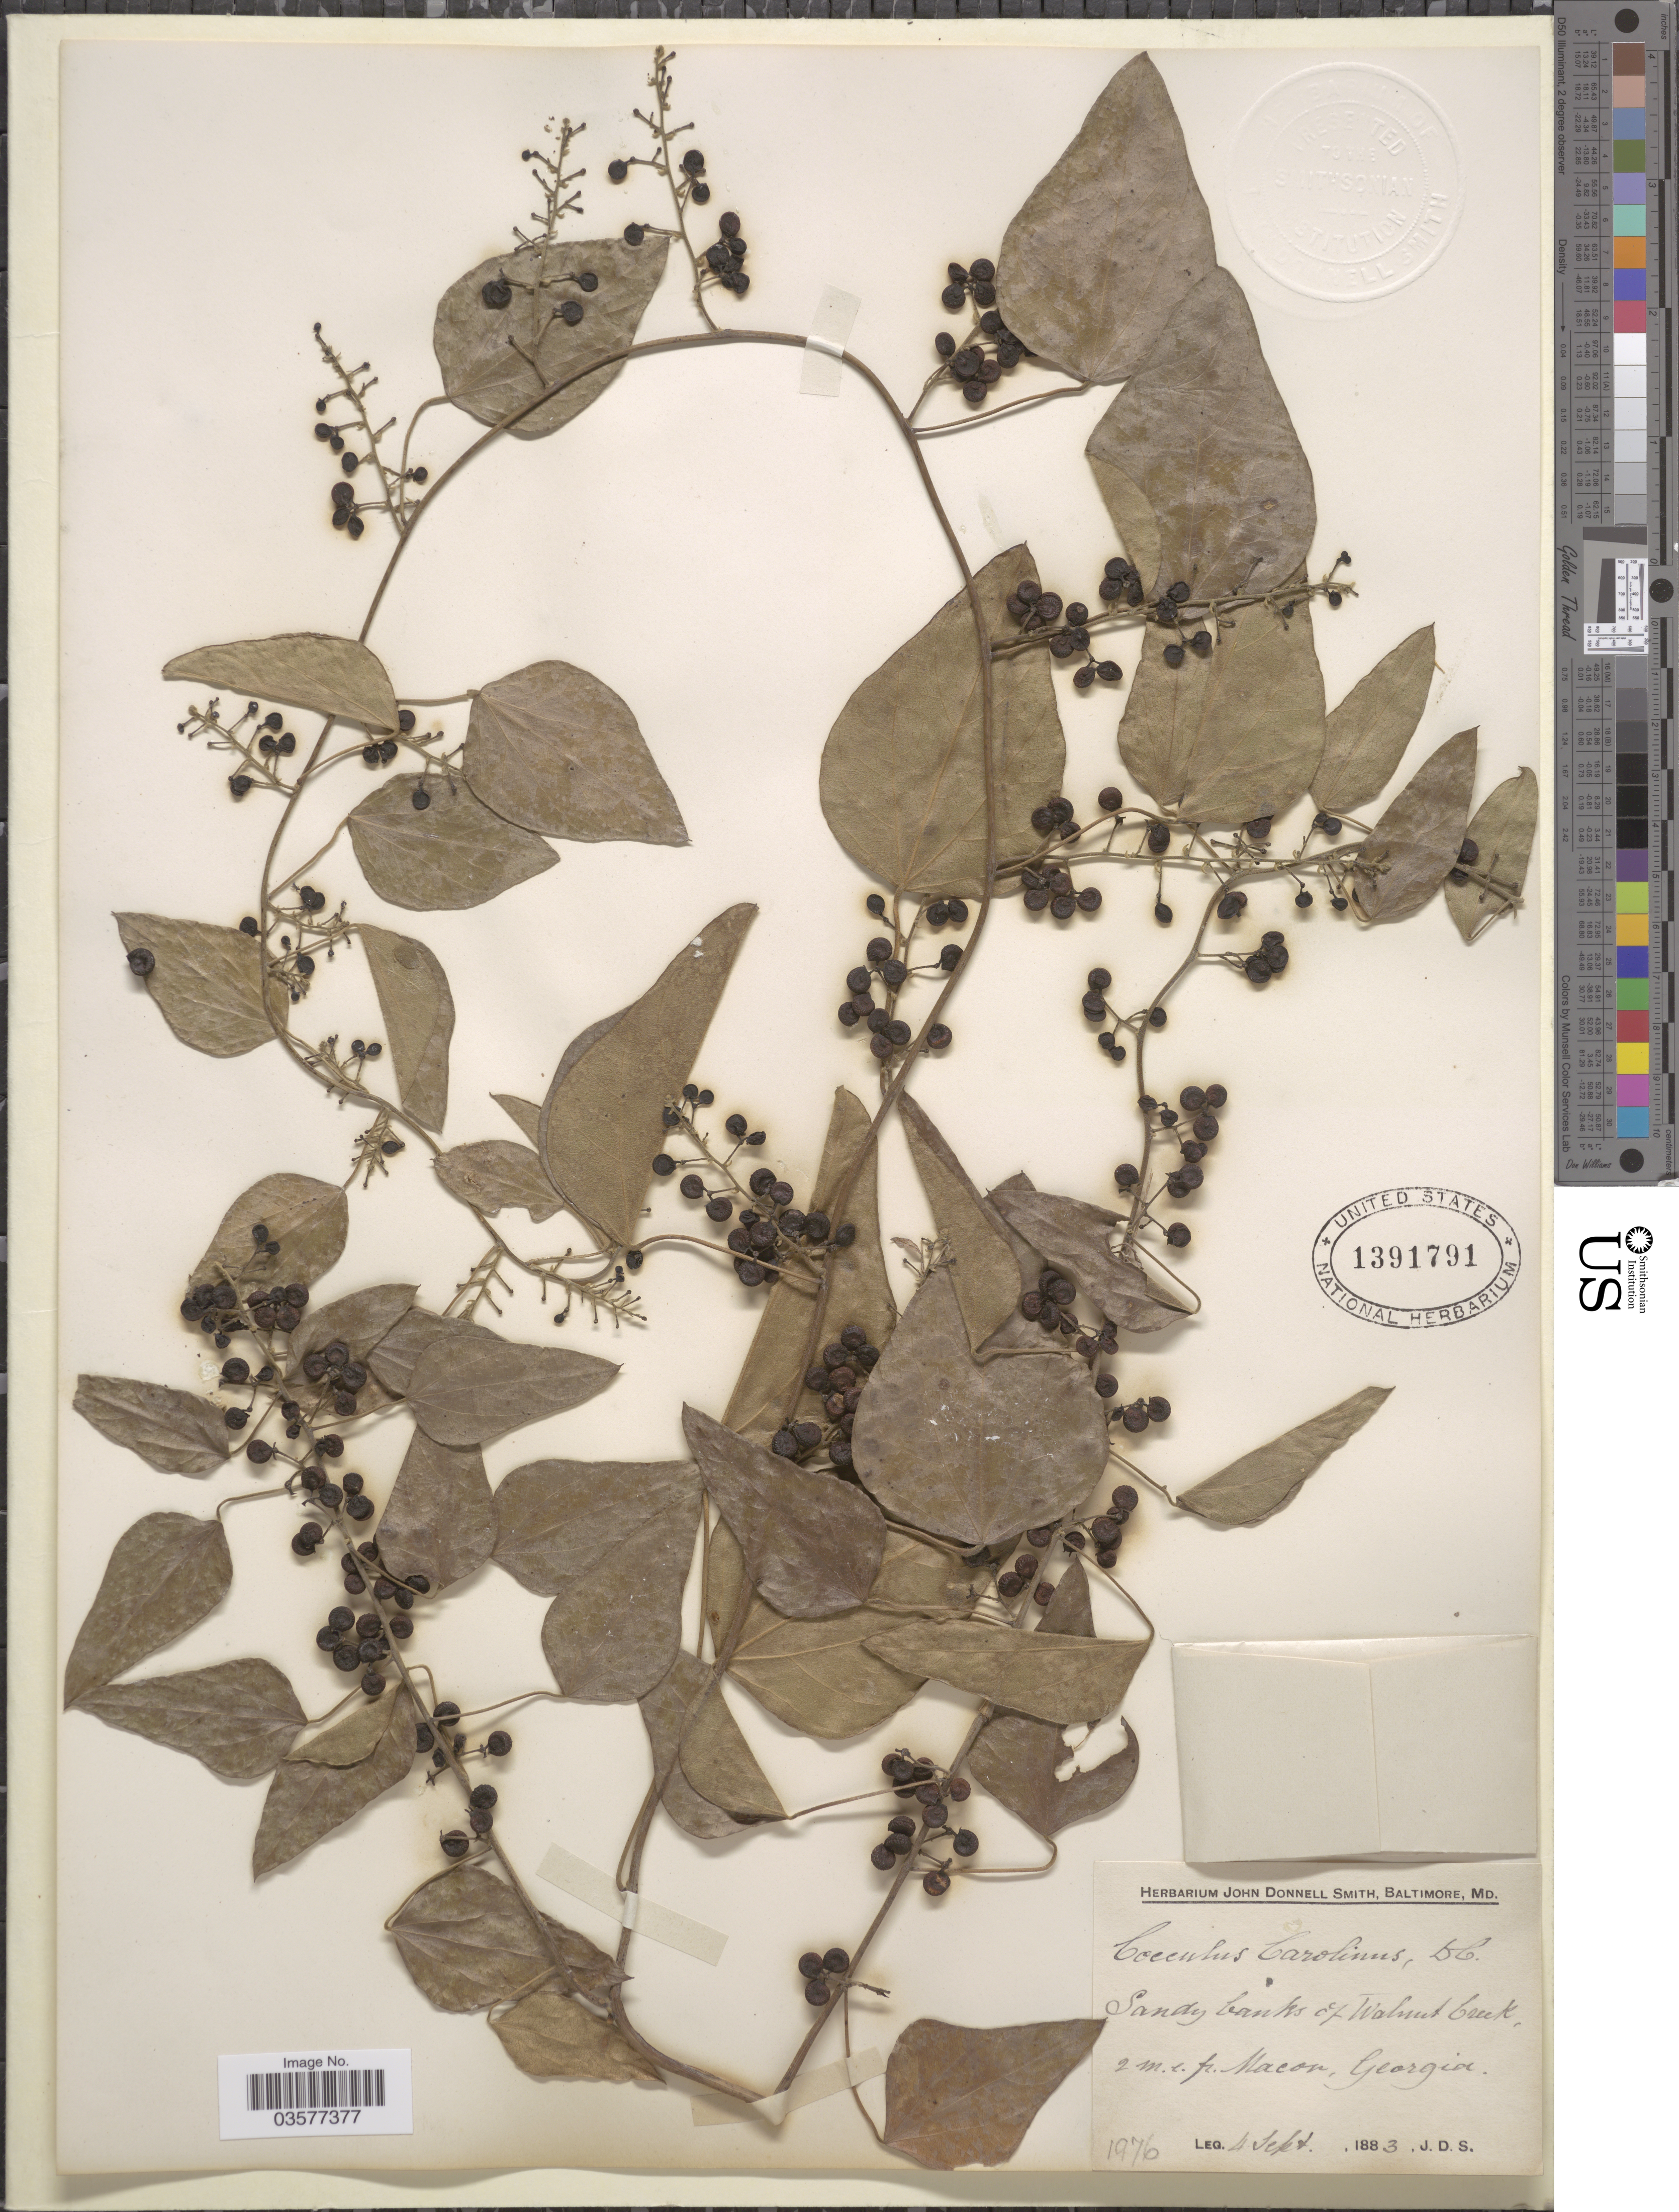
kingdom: Plantae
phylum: Tracheophyta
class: Magnoliopsida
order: Ranunculales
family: Menispermaceae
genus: Cocculus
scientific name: Cocculus carolinus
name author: (L.) DC.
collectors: J. Donnell Smith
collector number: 1976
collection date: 1883-09-04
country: United States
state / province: Georgia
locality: Sandy banks of Walnut Creek, 2 m. e. fr. Macon.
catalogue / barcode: US 1391791